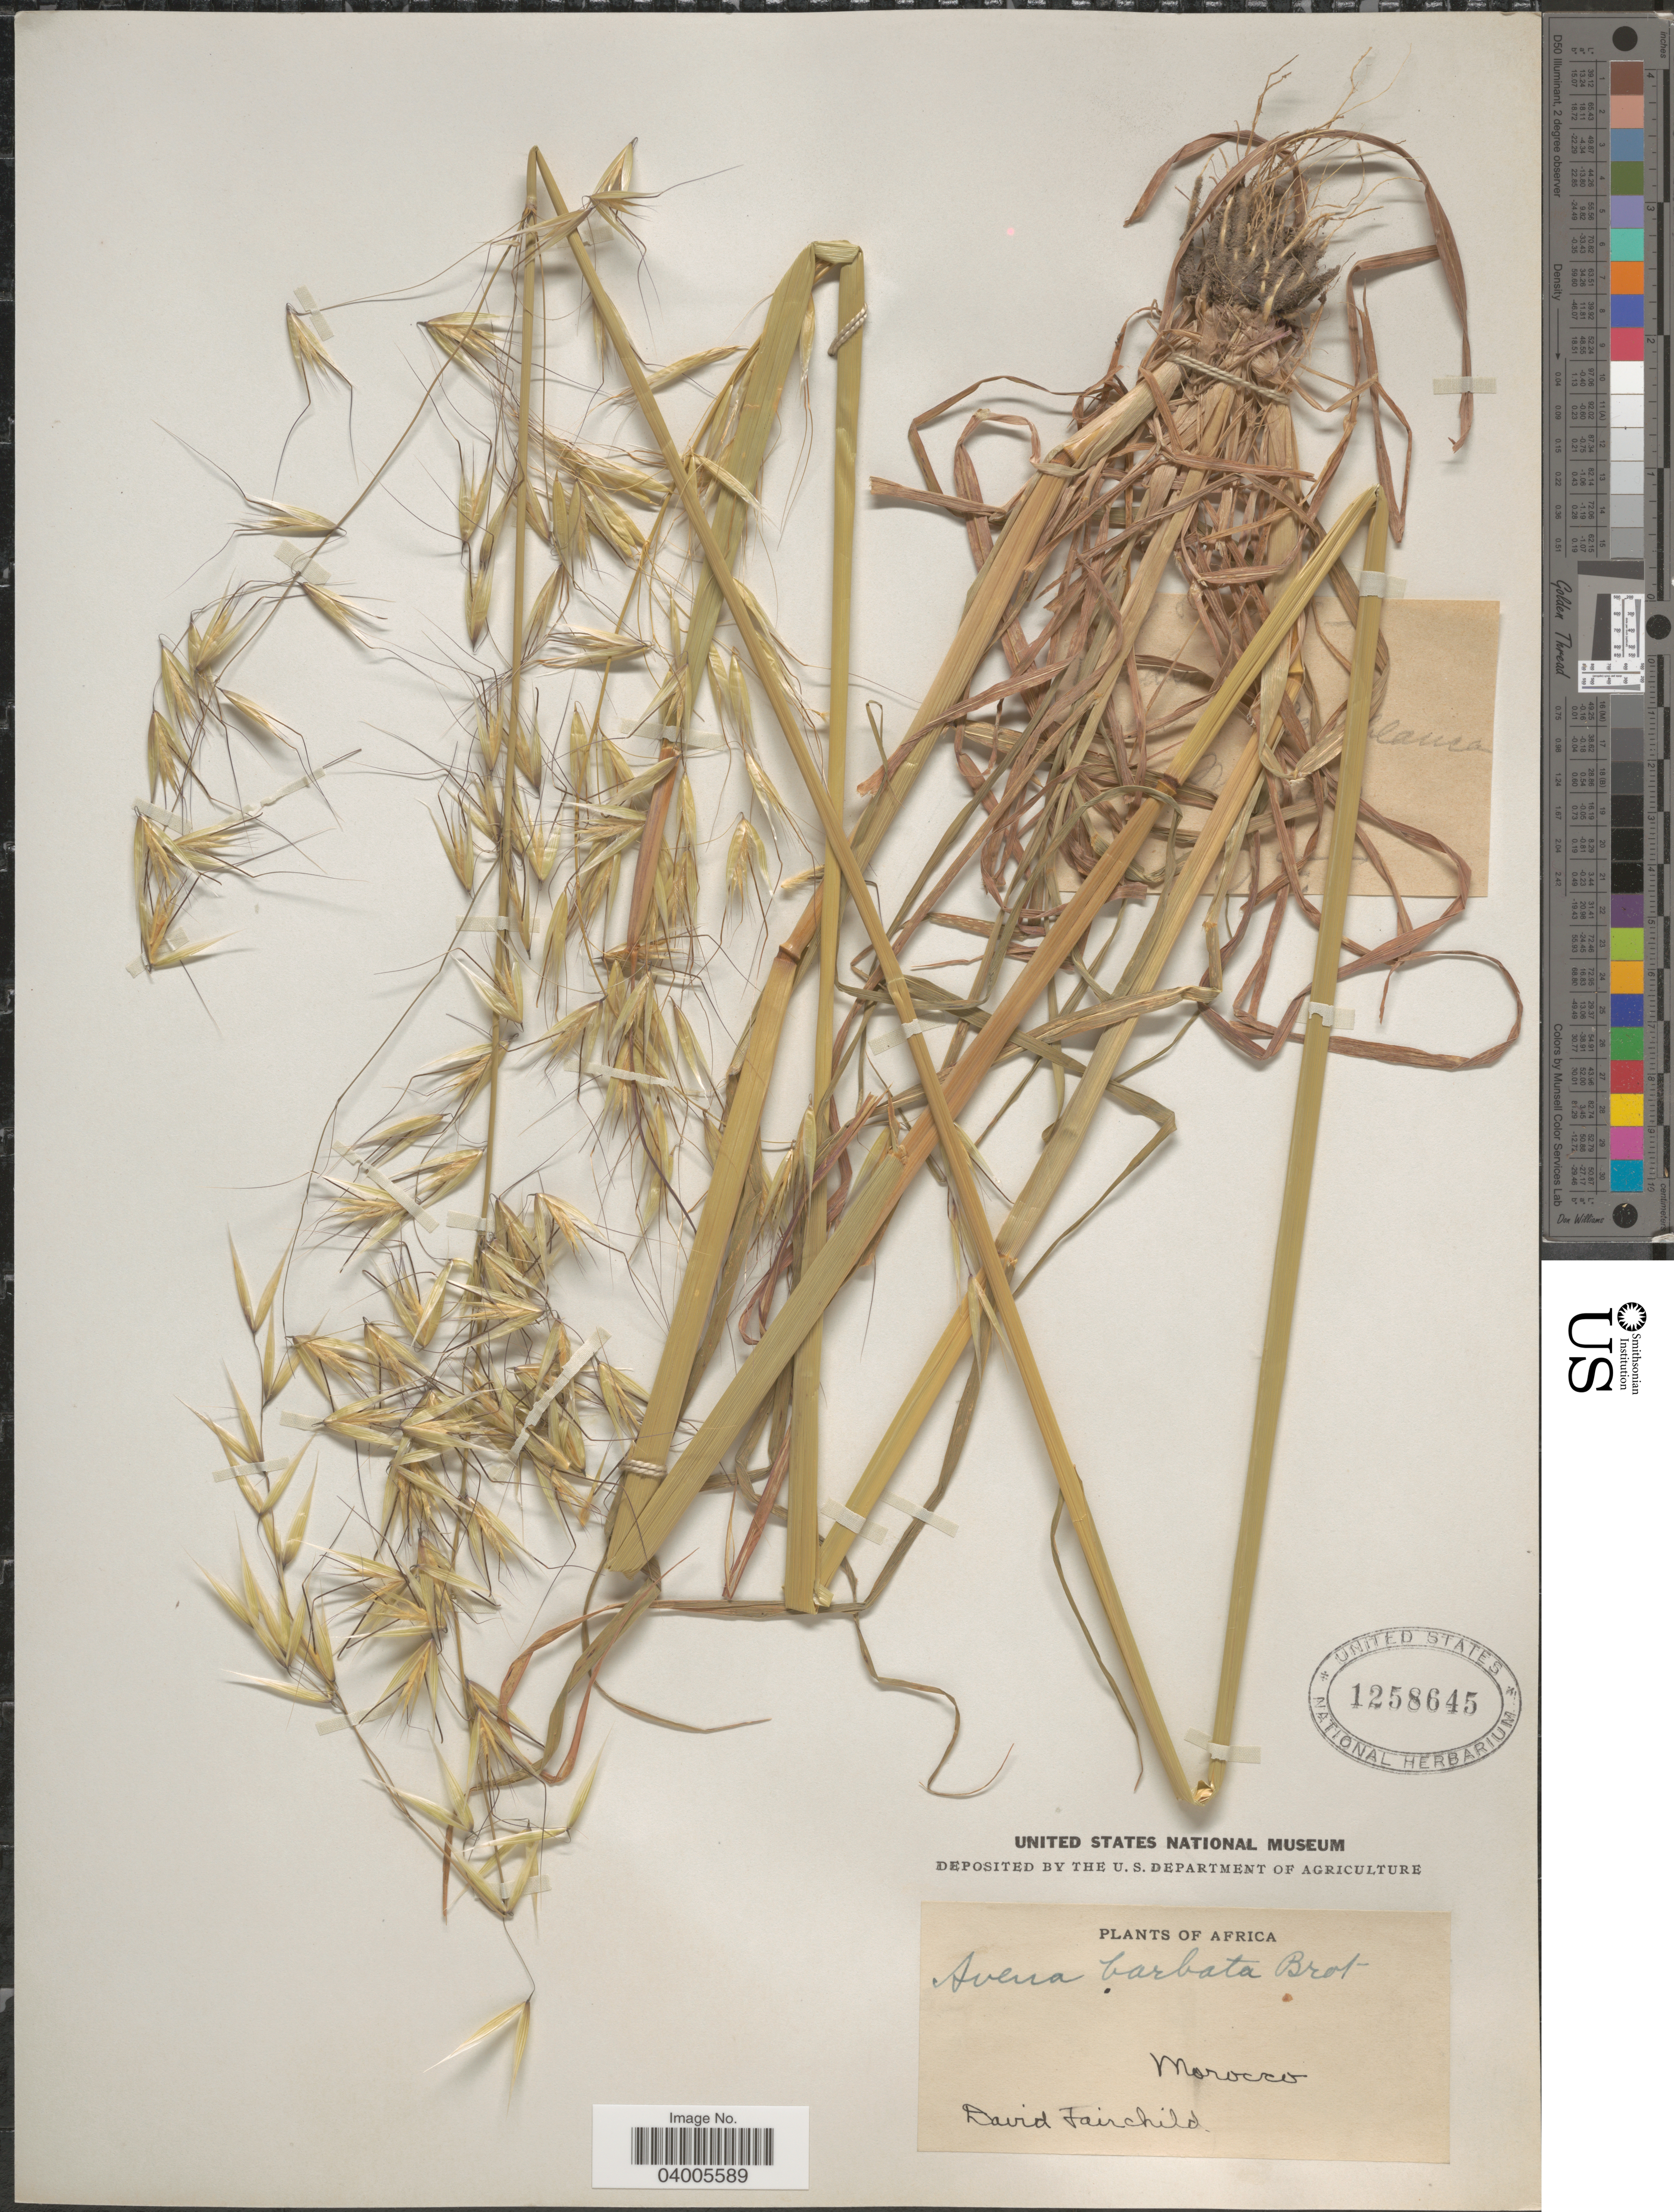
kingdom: Plantae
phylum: Tracheophyta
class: Liliopsida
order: Poales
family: Poaceae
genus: Avena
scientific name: Avena barbata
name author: Pott ex Link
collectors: D. Fairchild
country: Morocco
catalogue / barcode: US 1258645